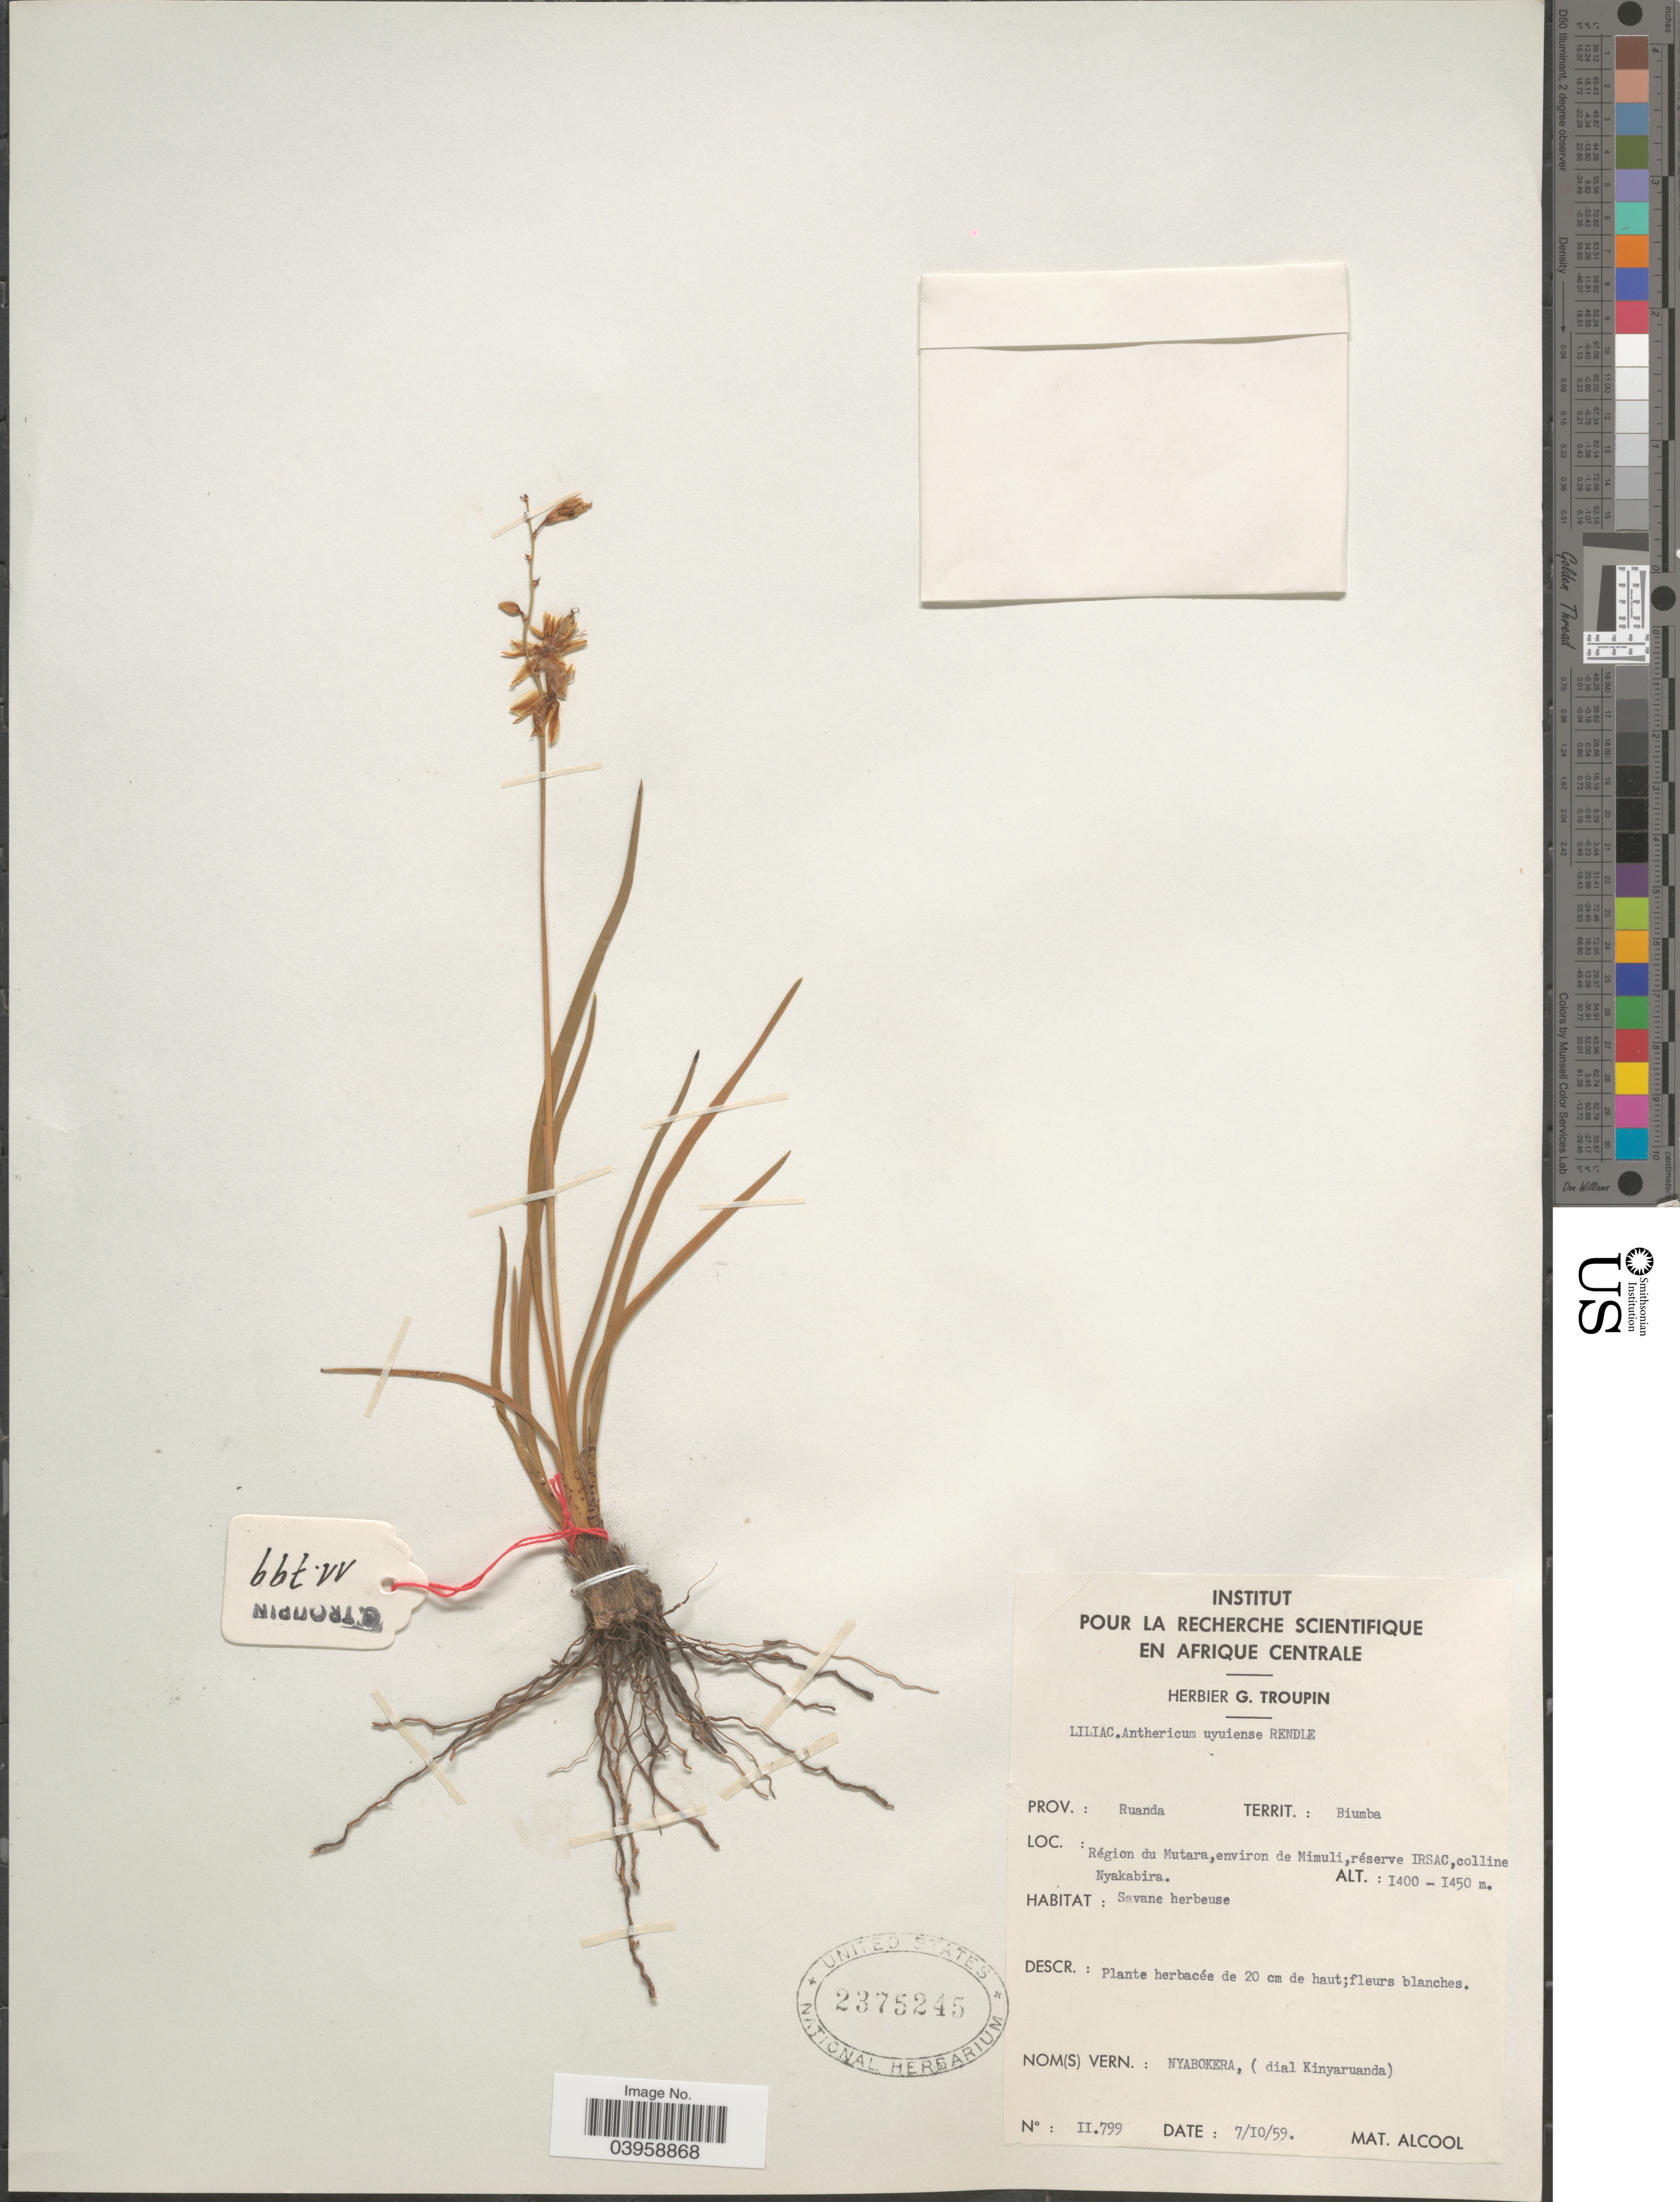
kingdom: Plantae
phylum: Tracheophyta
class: Liliopsida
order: Asparagales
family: Asparagaceae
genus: Anthericum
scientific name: Anthericum uyuiense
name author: Rendle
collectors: G. Troupin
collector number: II.799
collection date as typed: Transcribed d/m/y: 7/10/59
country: Rwanda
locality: Prov.: Ruanda. Territ.: Biumba. Région du Mutara, environ de Mimuli, réserva IRSAC, colline Nyakabira.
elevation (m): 1400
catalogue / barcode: US 2375245